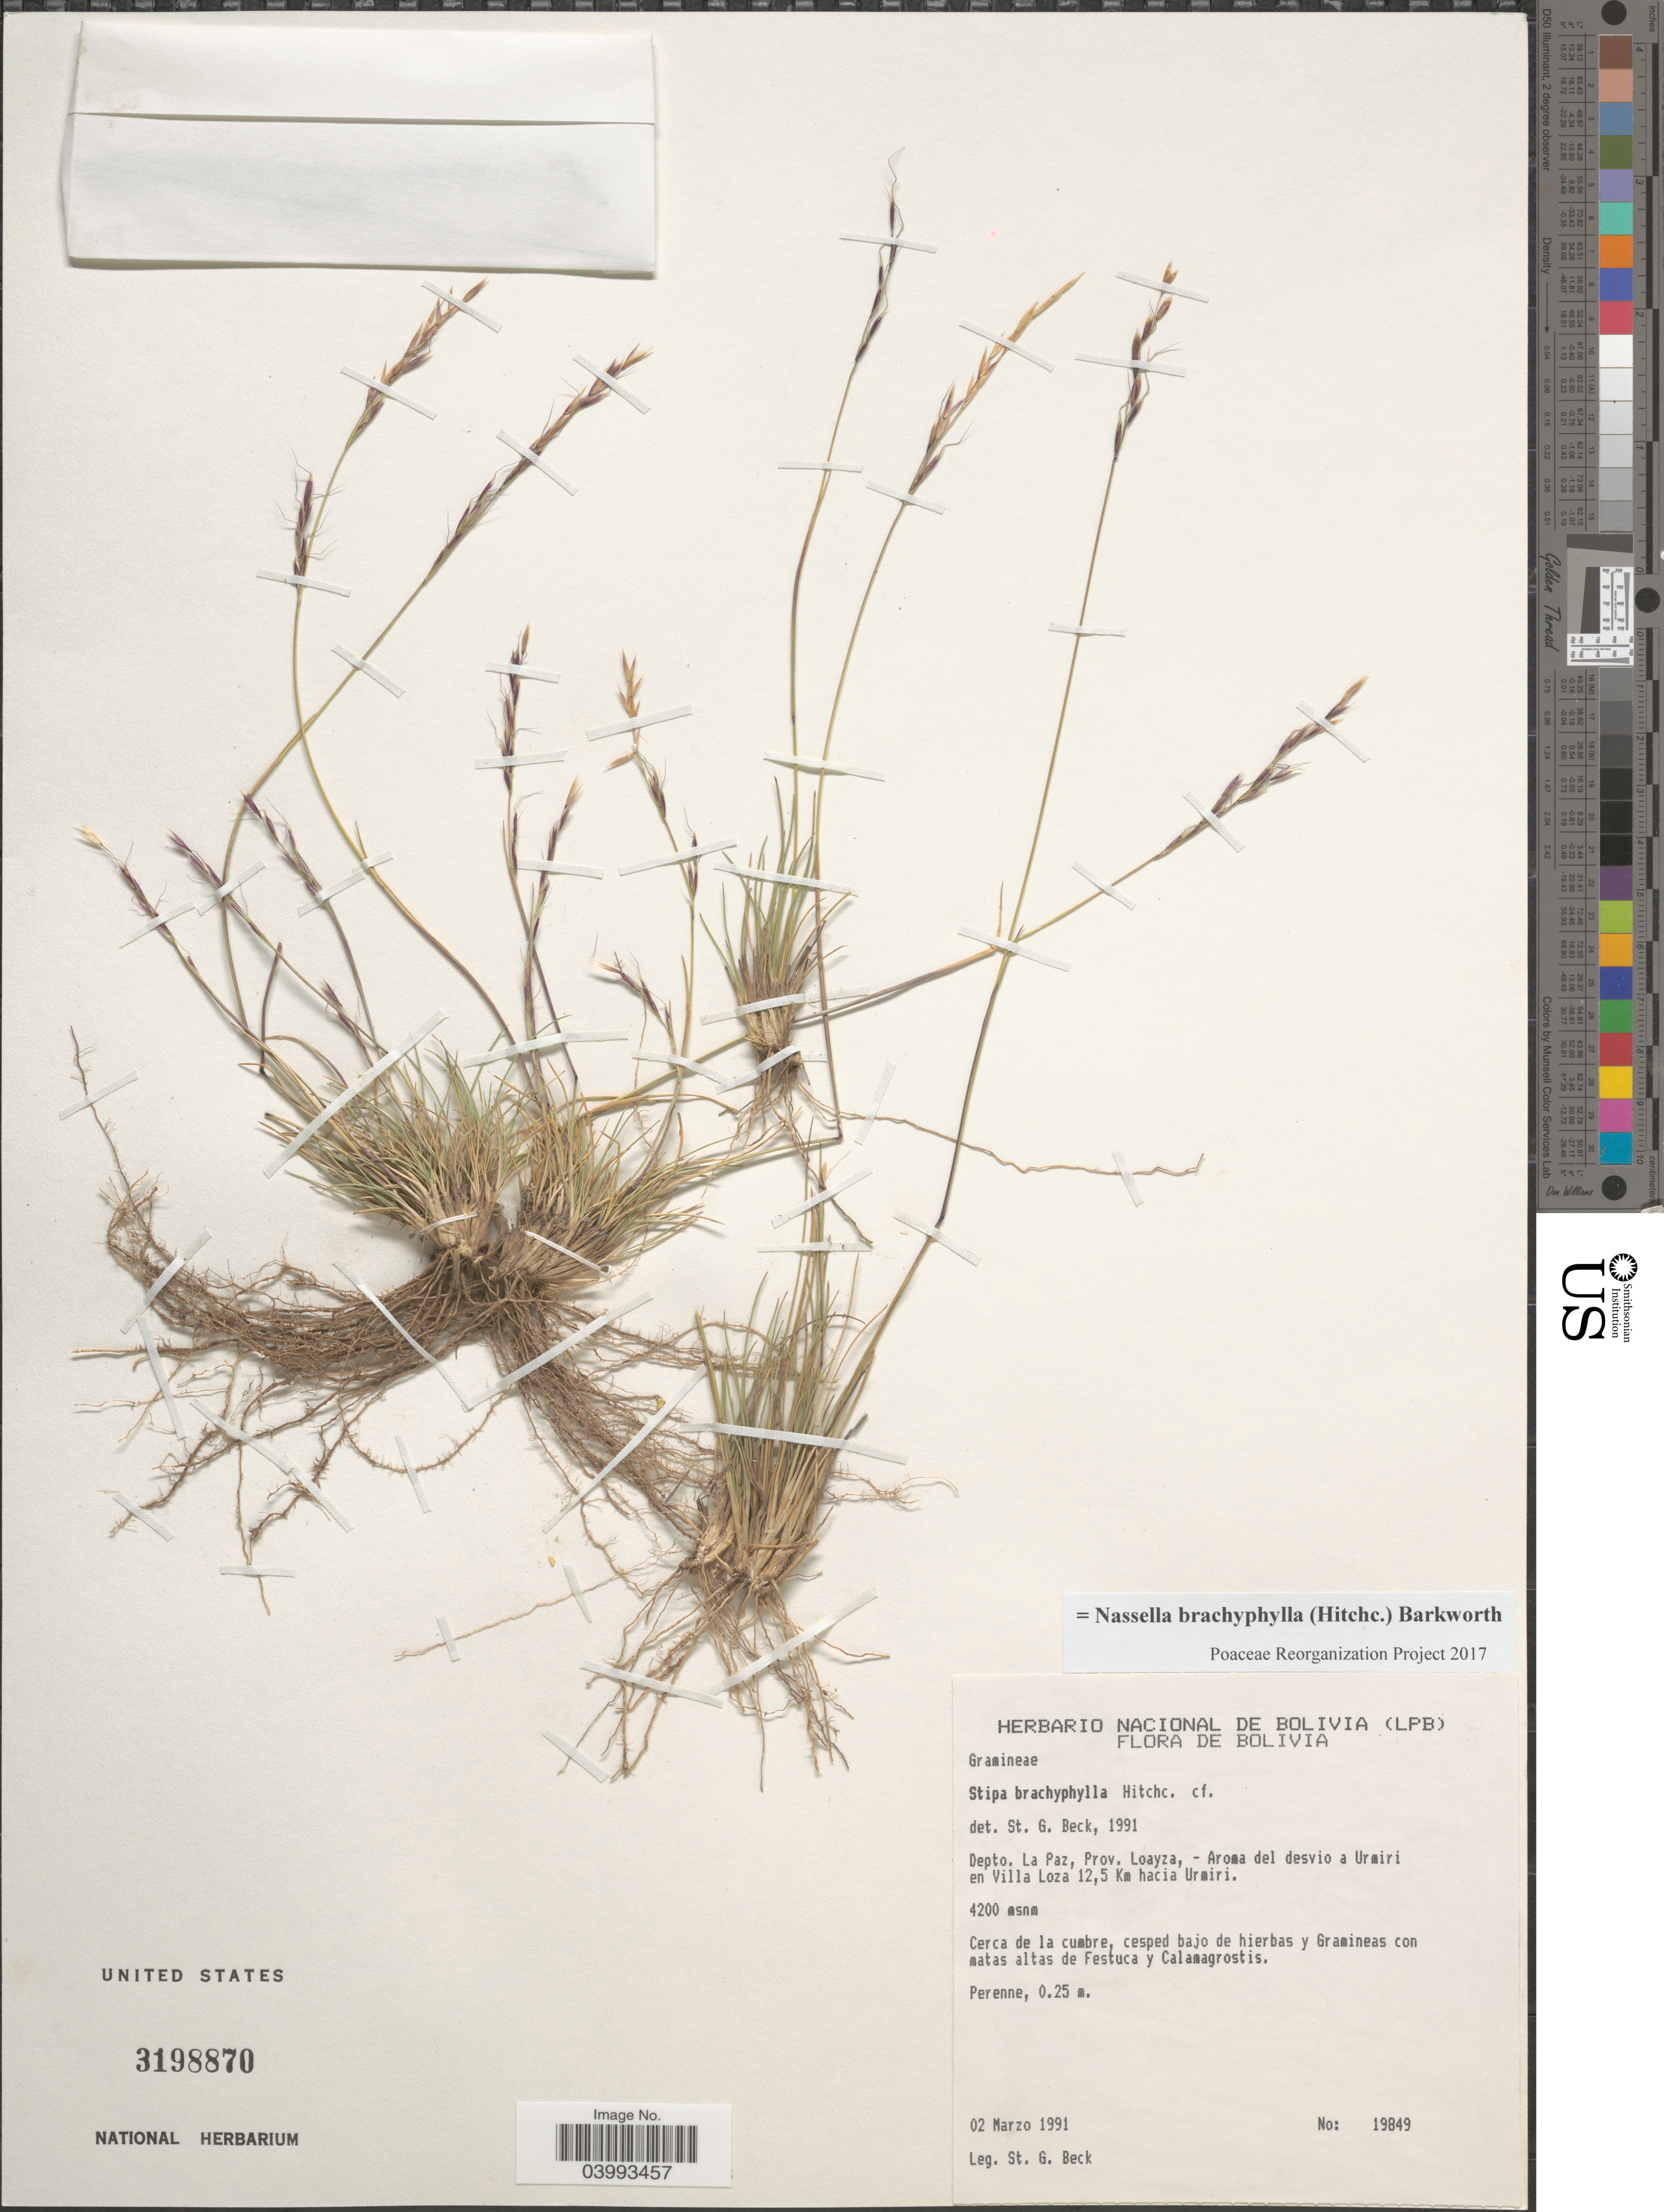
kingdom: Plantae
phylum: Tracheophyta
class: Liliopsida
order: Poales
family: Poaceae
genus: Nassella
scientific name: Nassella brachyphylla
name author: (Hitchc.) Barkworth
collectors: S. G. Beck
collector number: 19849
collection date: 1991-03-02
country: Bolivia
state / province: La Paz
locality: Depto. La Paz, Prov. Loayza, - Aroma del desvio a Urmiri en ‎Villa Loza 12,5 Km hacia Urmiri.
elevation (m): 4200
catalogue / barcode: US 3198870